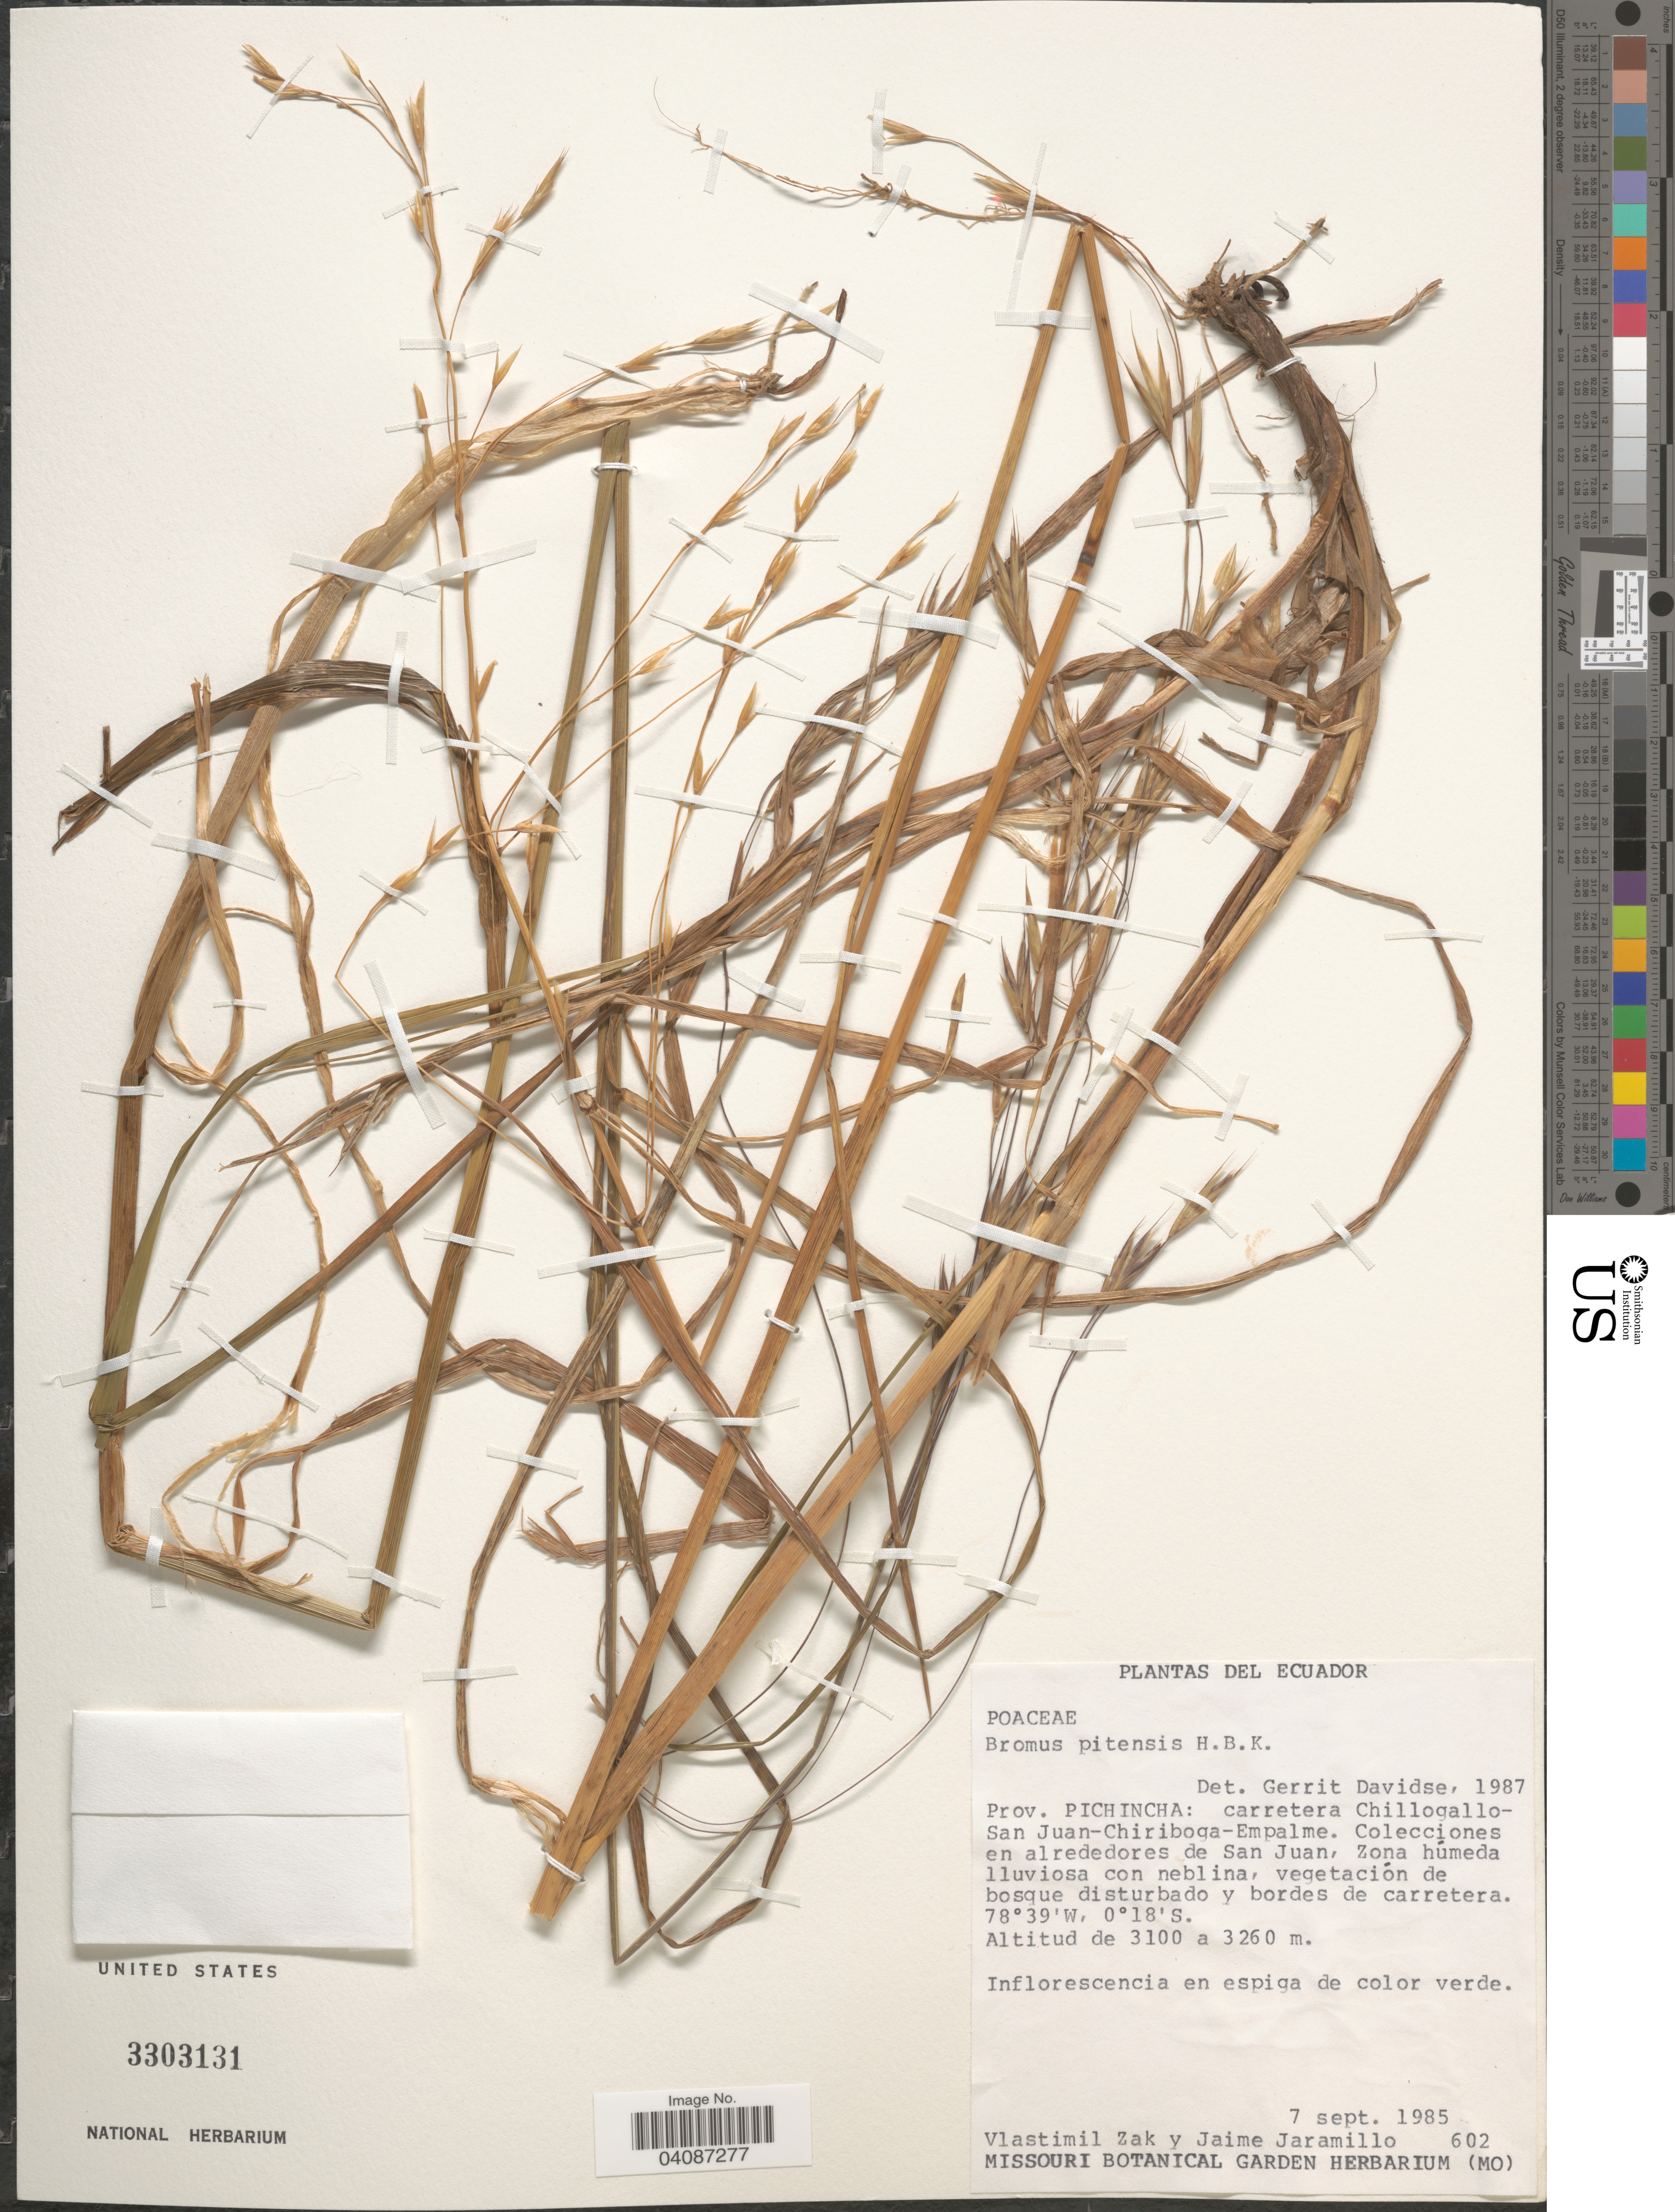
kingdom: Plantae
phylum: Tracheophyta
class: Liliopsida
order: Poales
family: Poaceae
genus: Bromus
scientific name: Bromus pitensis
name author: Kunth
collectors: V. Zak & J. Jaramillo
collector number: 602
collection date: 1985-09-07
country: Ecuador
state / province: Pichincha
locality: Carretera Chillogallo- San Juan- Chiriboga- Empalme. Colecciones en alrededores de San Juan, Zona húmeda lluviosa con neblina, vegetación de bosque disturbado y bordes de carretera.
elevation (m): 3100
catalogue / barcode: US 3303131